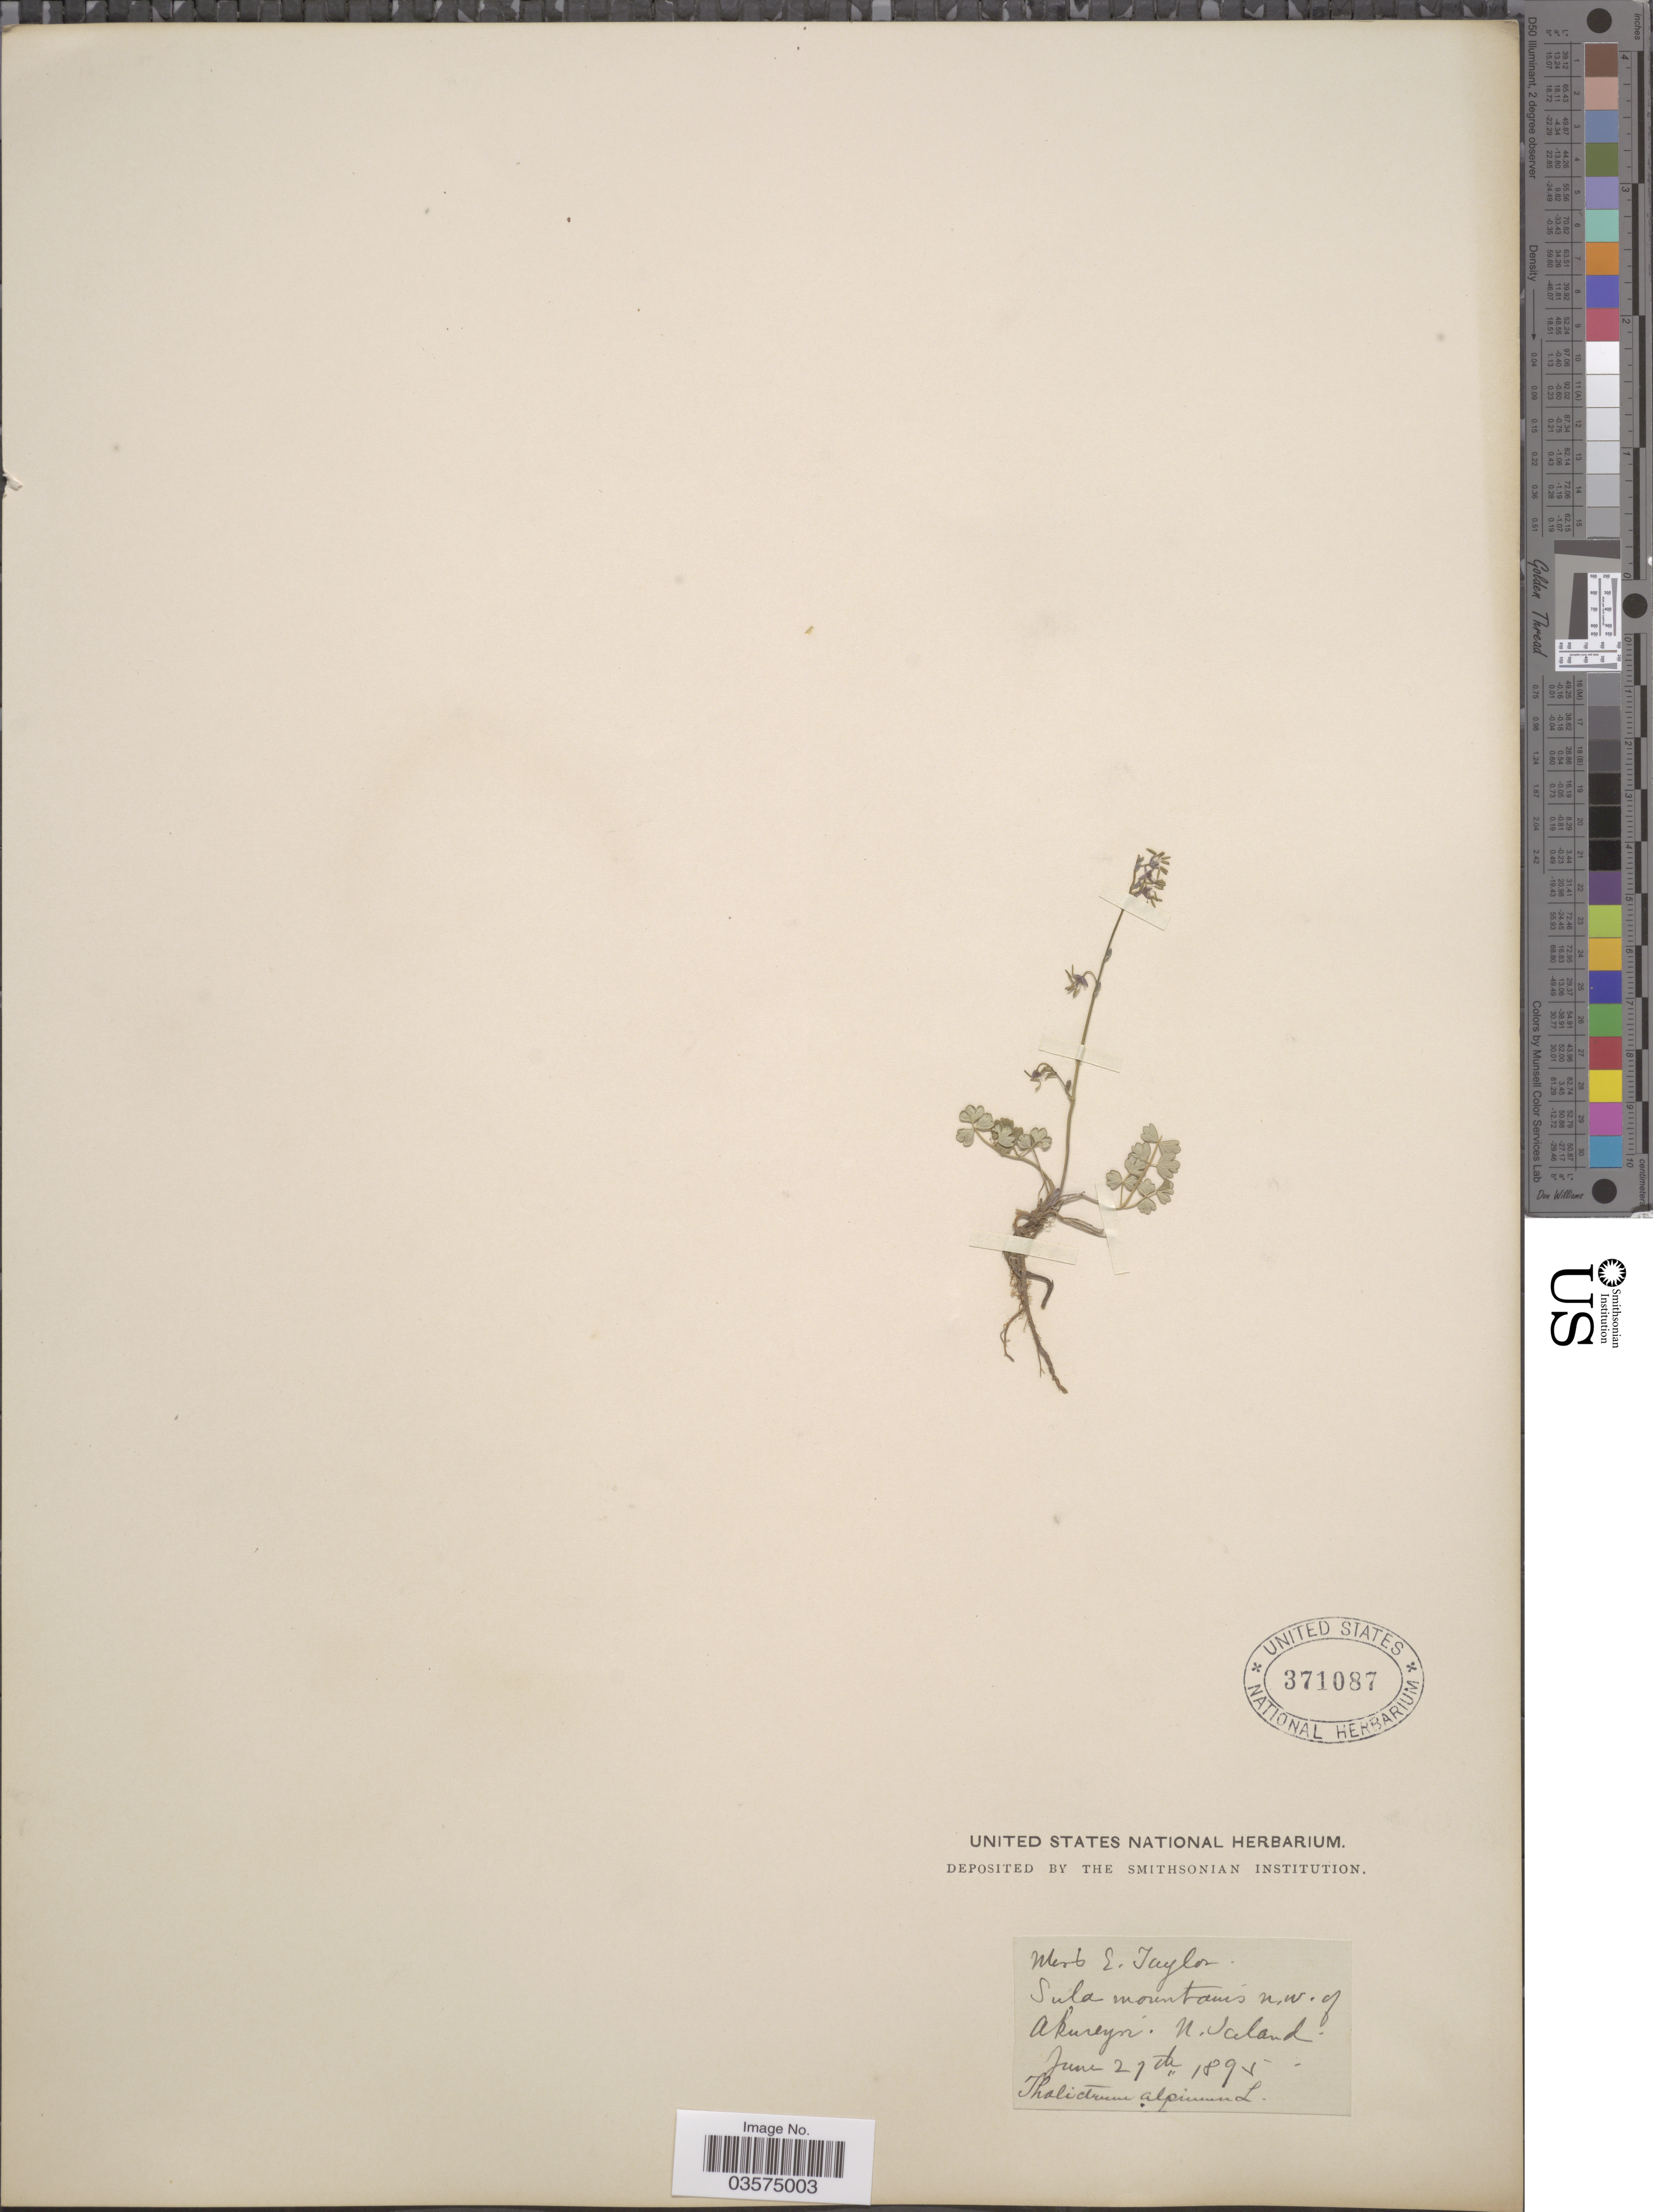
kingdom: Plantae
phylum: Tracheophyta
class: Magnoliopsida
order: Ranunculales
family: Ranunculaceae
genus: Thalictrum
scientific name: Thalictrum alpinum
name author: L.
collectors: E. Taylor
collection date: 1895-06-27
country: Iceland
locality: Sula montanis n.w. of Akureyri. N. Iceland.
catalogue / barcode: US 371087